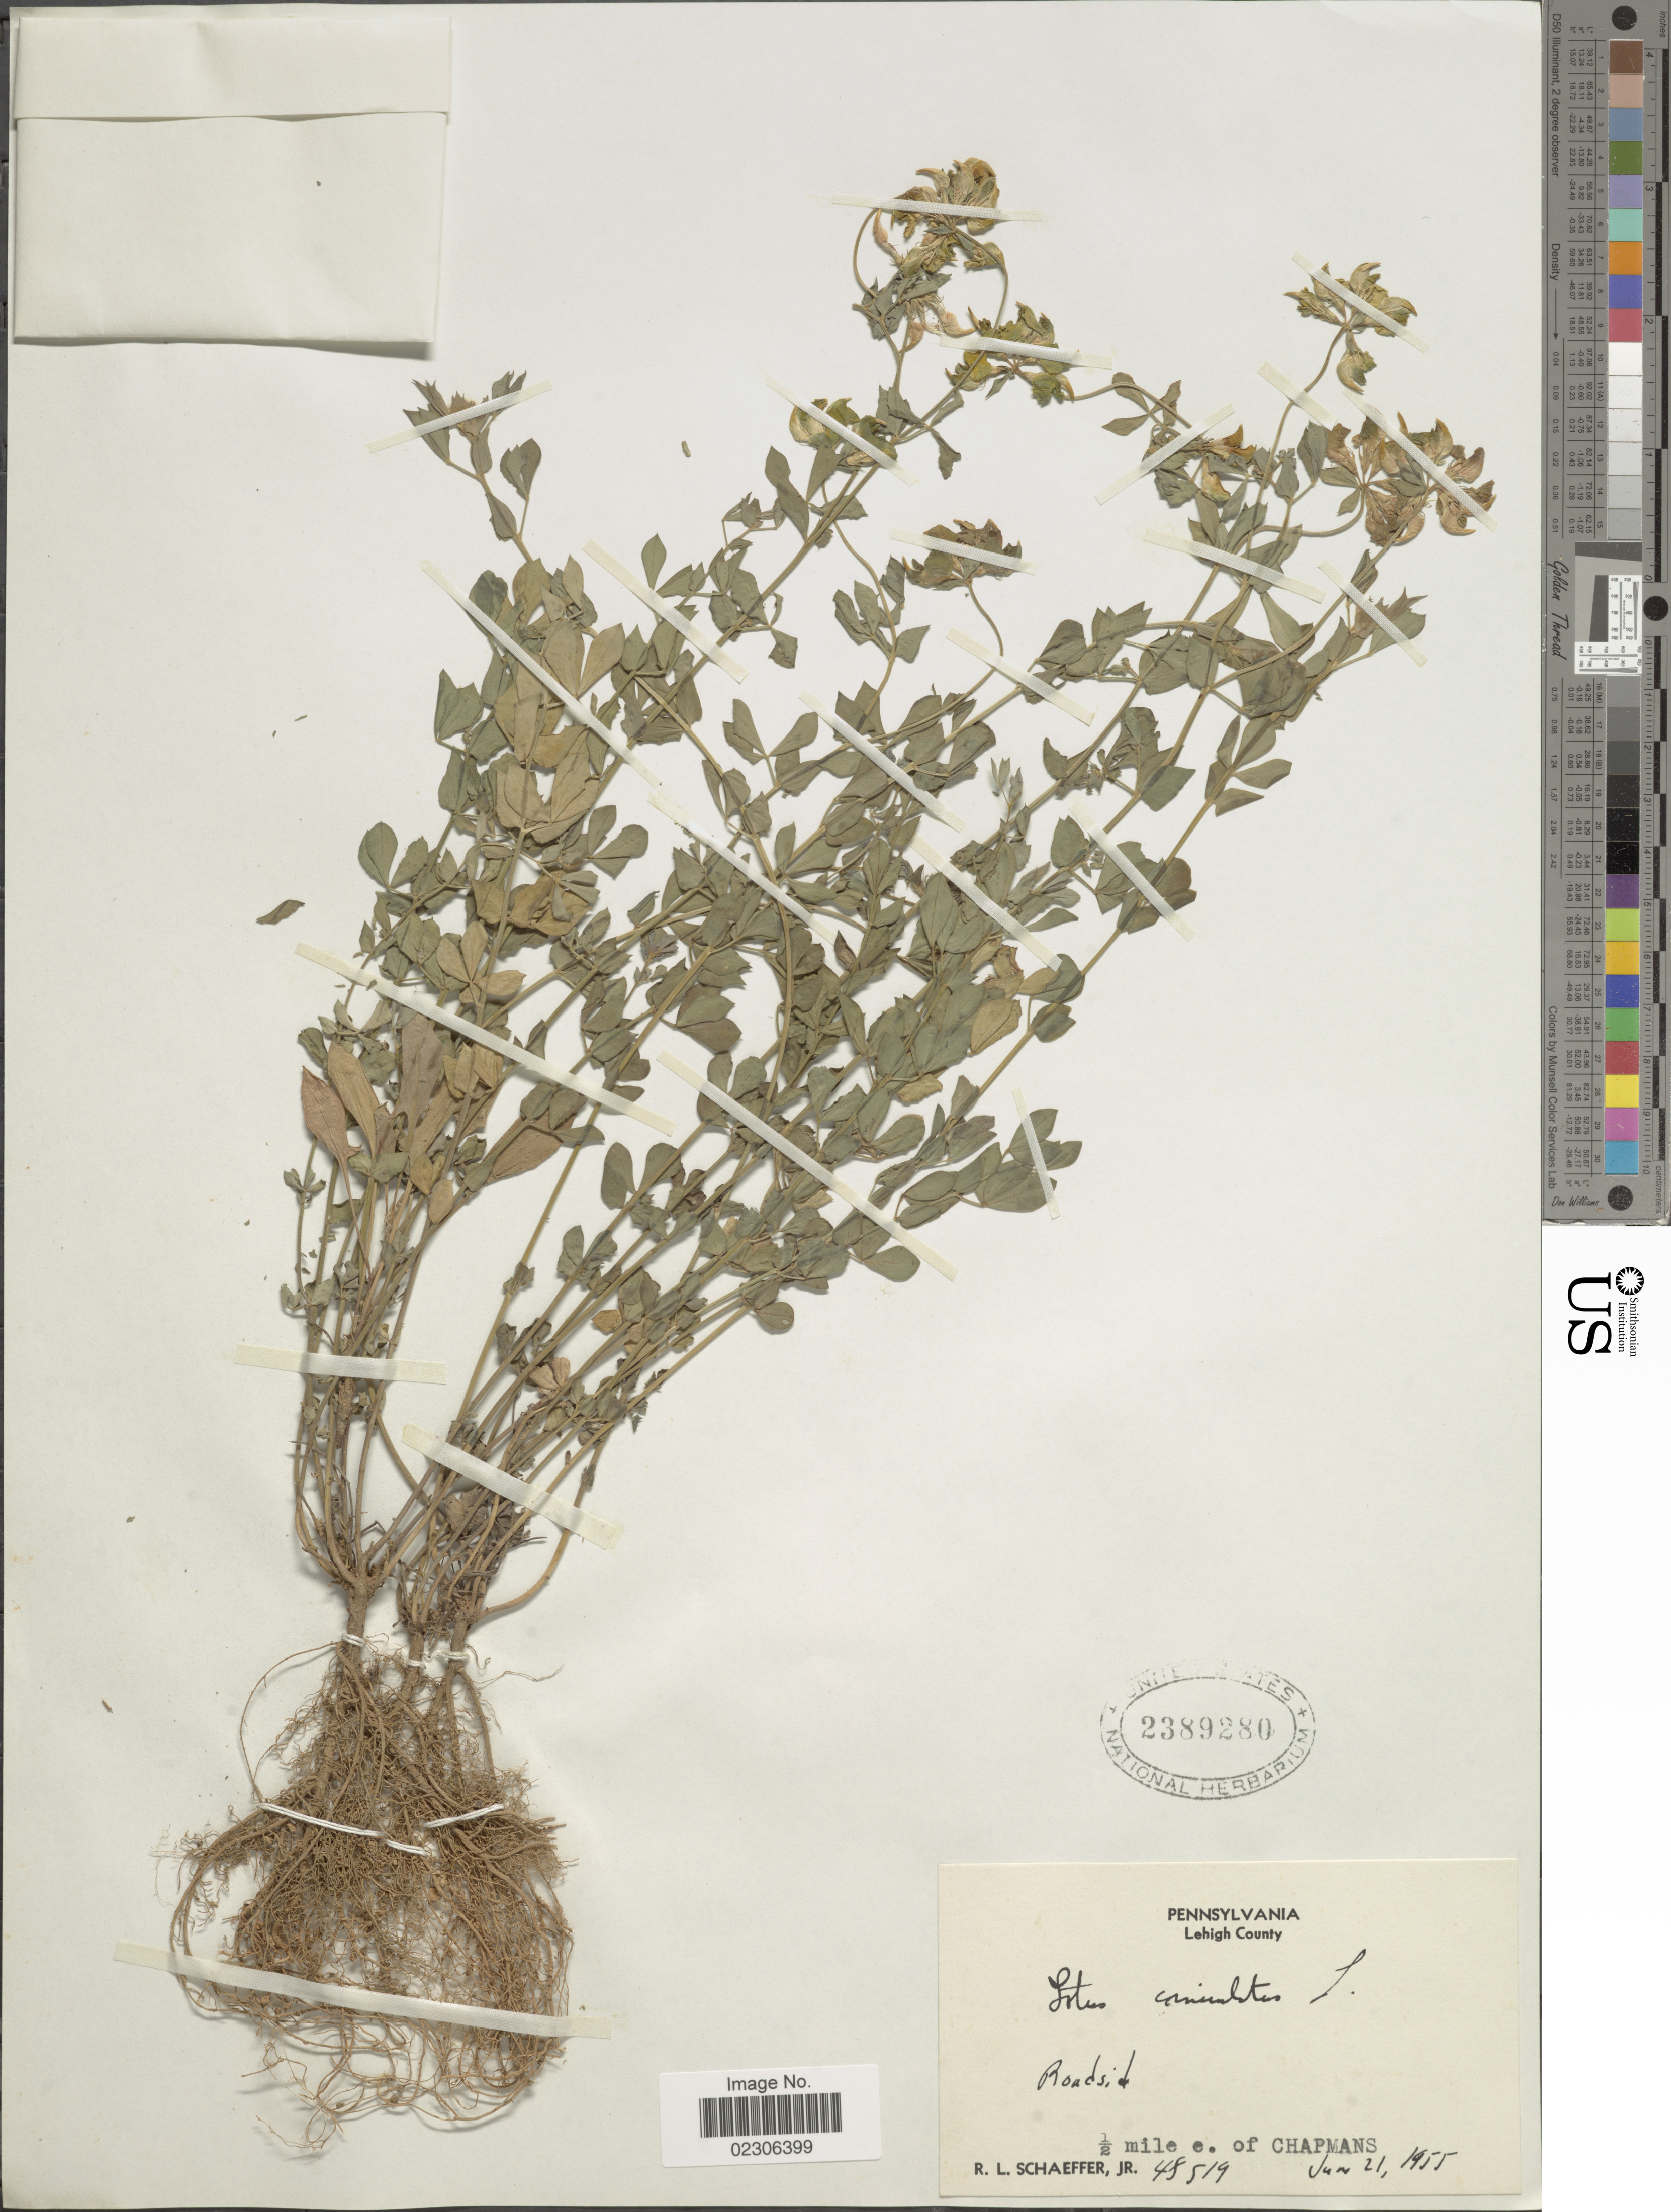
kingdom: Plantae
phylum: Tracheophyta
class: Magnoliopsida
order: Fabales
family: Fabaceae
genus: Lotus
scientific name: Lotus corniculatus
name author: L.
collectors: R. L. Schaeffer Jr.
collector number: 48519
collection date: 1955-06-21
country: United States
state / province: Pennsylvania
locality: Lehigh County, ½ miles e. of Chapmans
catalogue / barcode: US 2389280